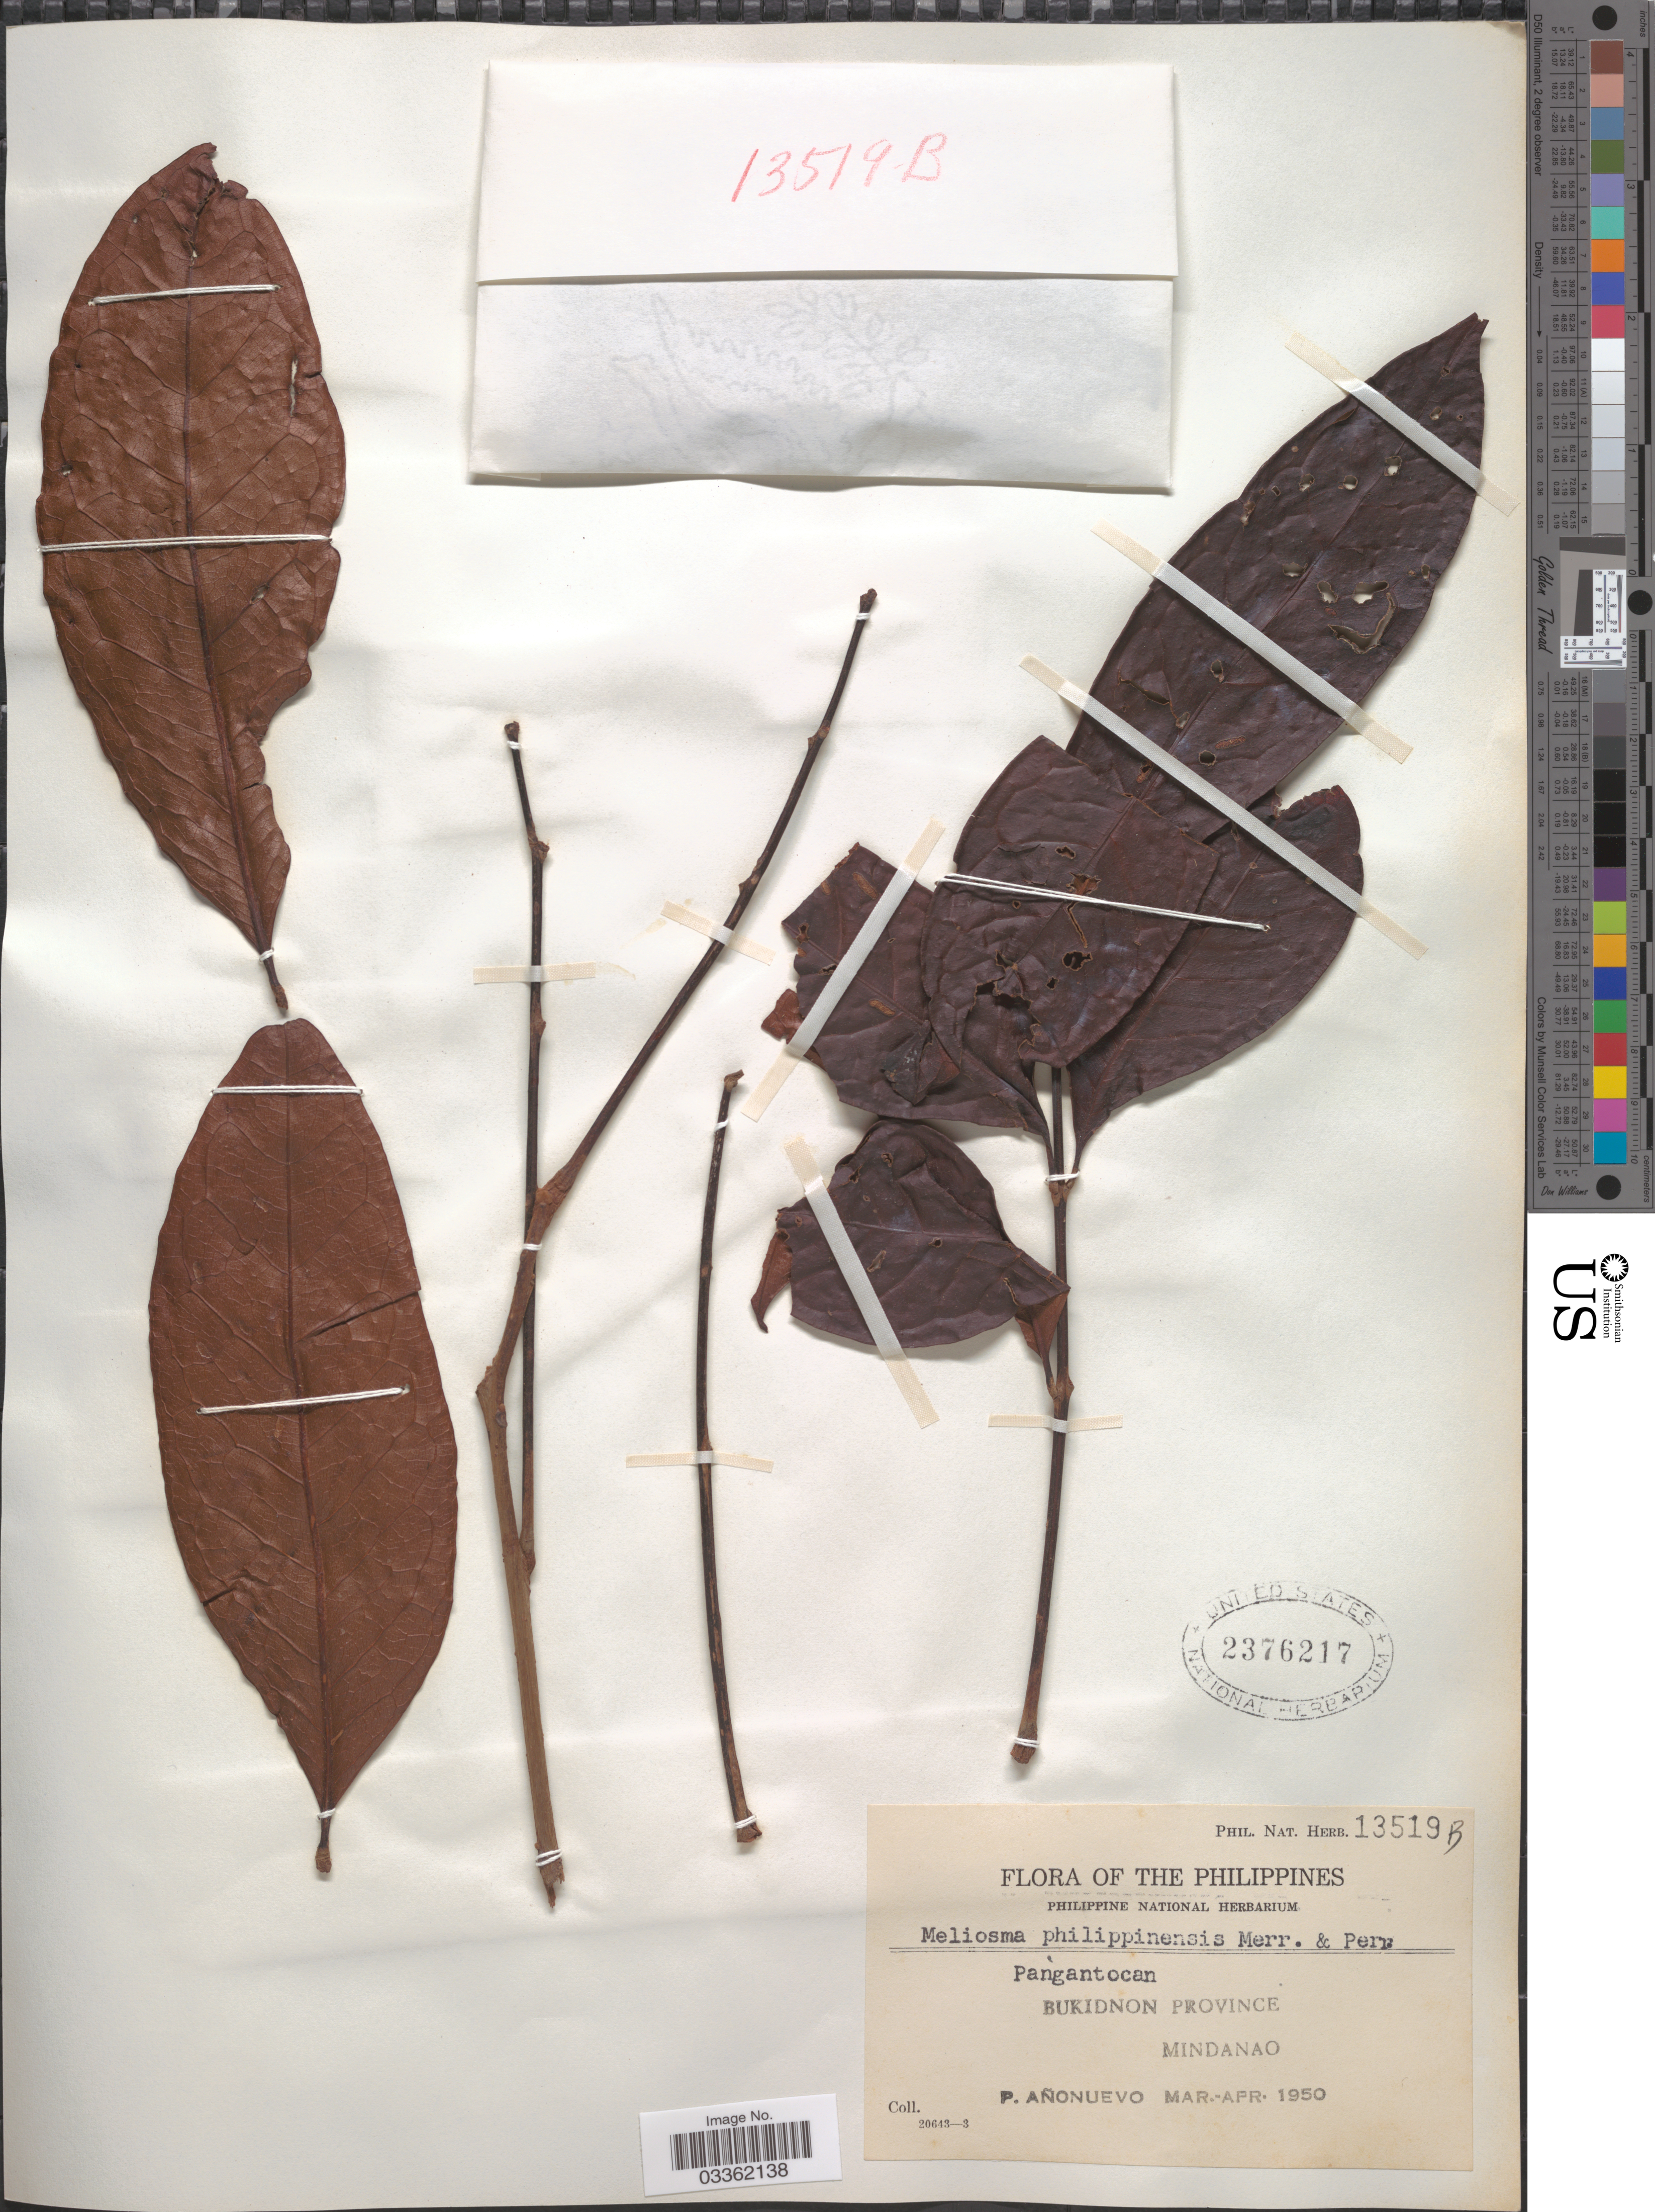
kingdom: Plantae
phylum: Tracheophyta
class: Magnoliopsida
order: Proteales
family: Sabiaceae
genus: Meliosma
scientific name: Meliosma philippinensis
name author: Merr. & L.M. Perry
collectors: P. Anonuevo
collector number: Phil.Nat.Herb.13519B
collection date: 1950-03/1950-04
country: Philippines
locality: Pangantocan. Bukidnon Province. Mindanao.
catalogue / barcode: US 2376217